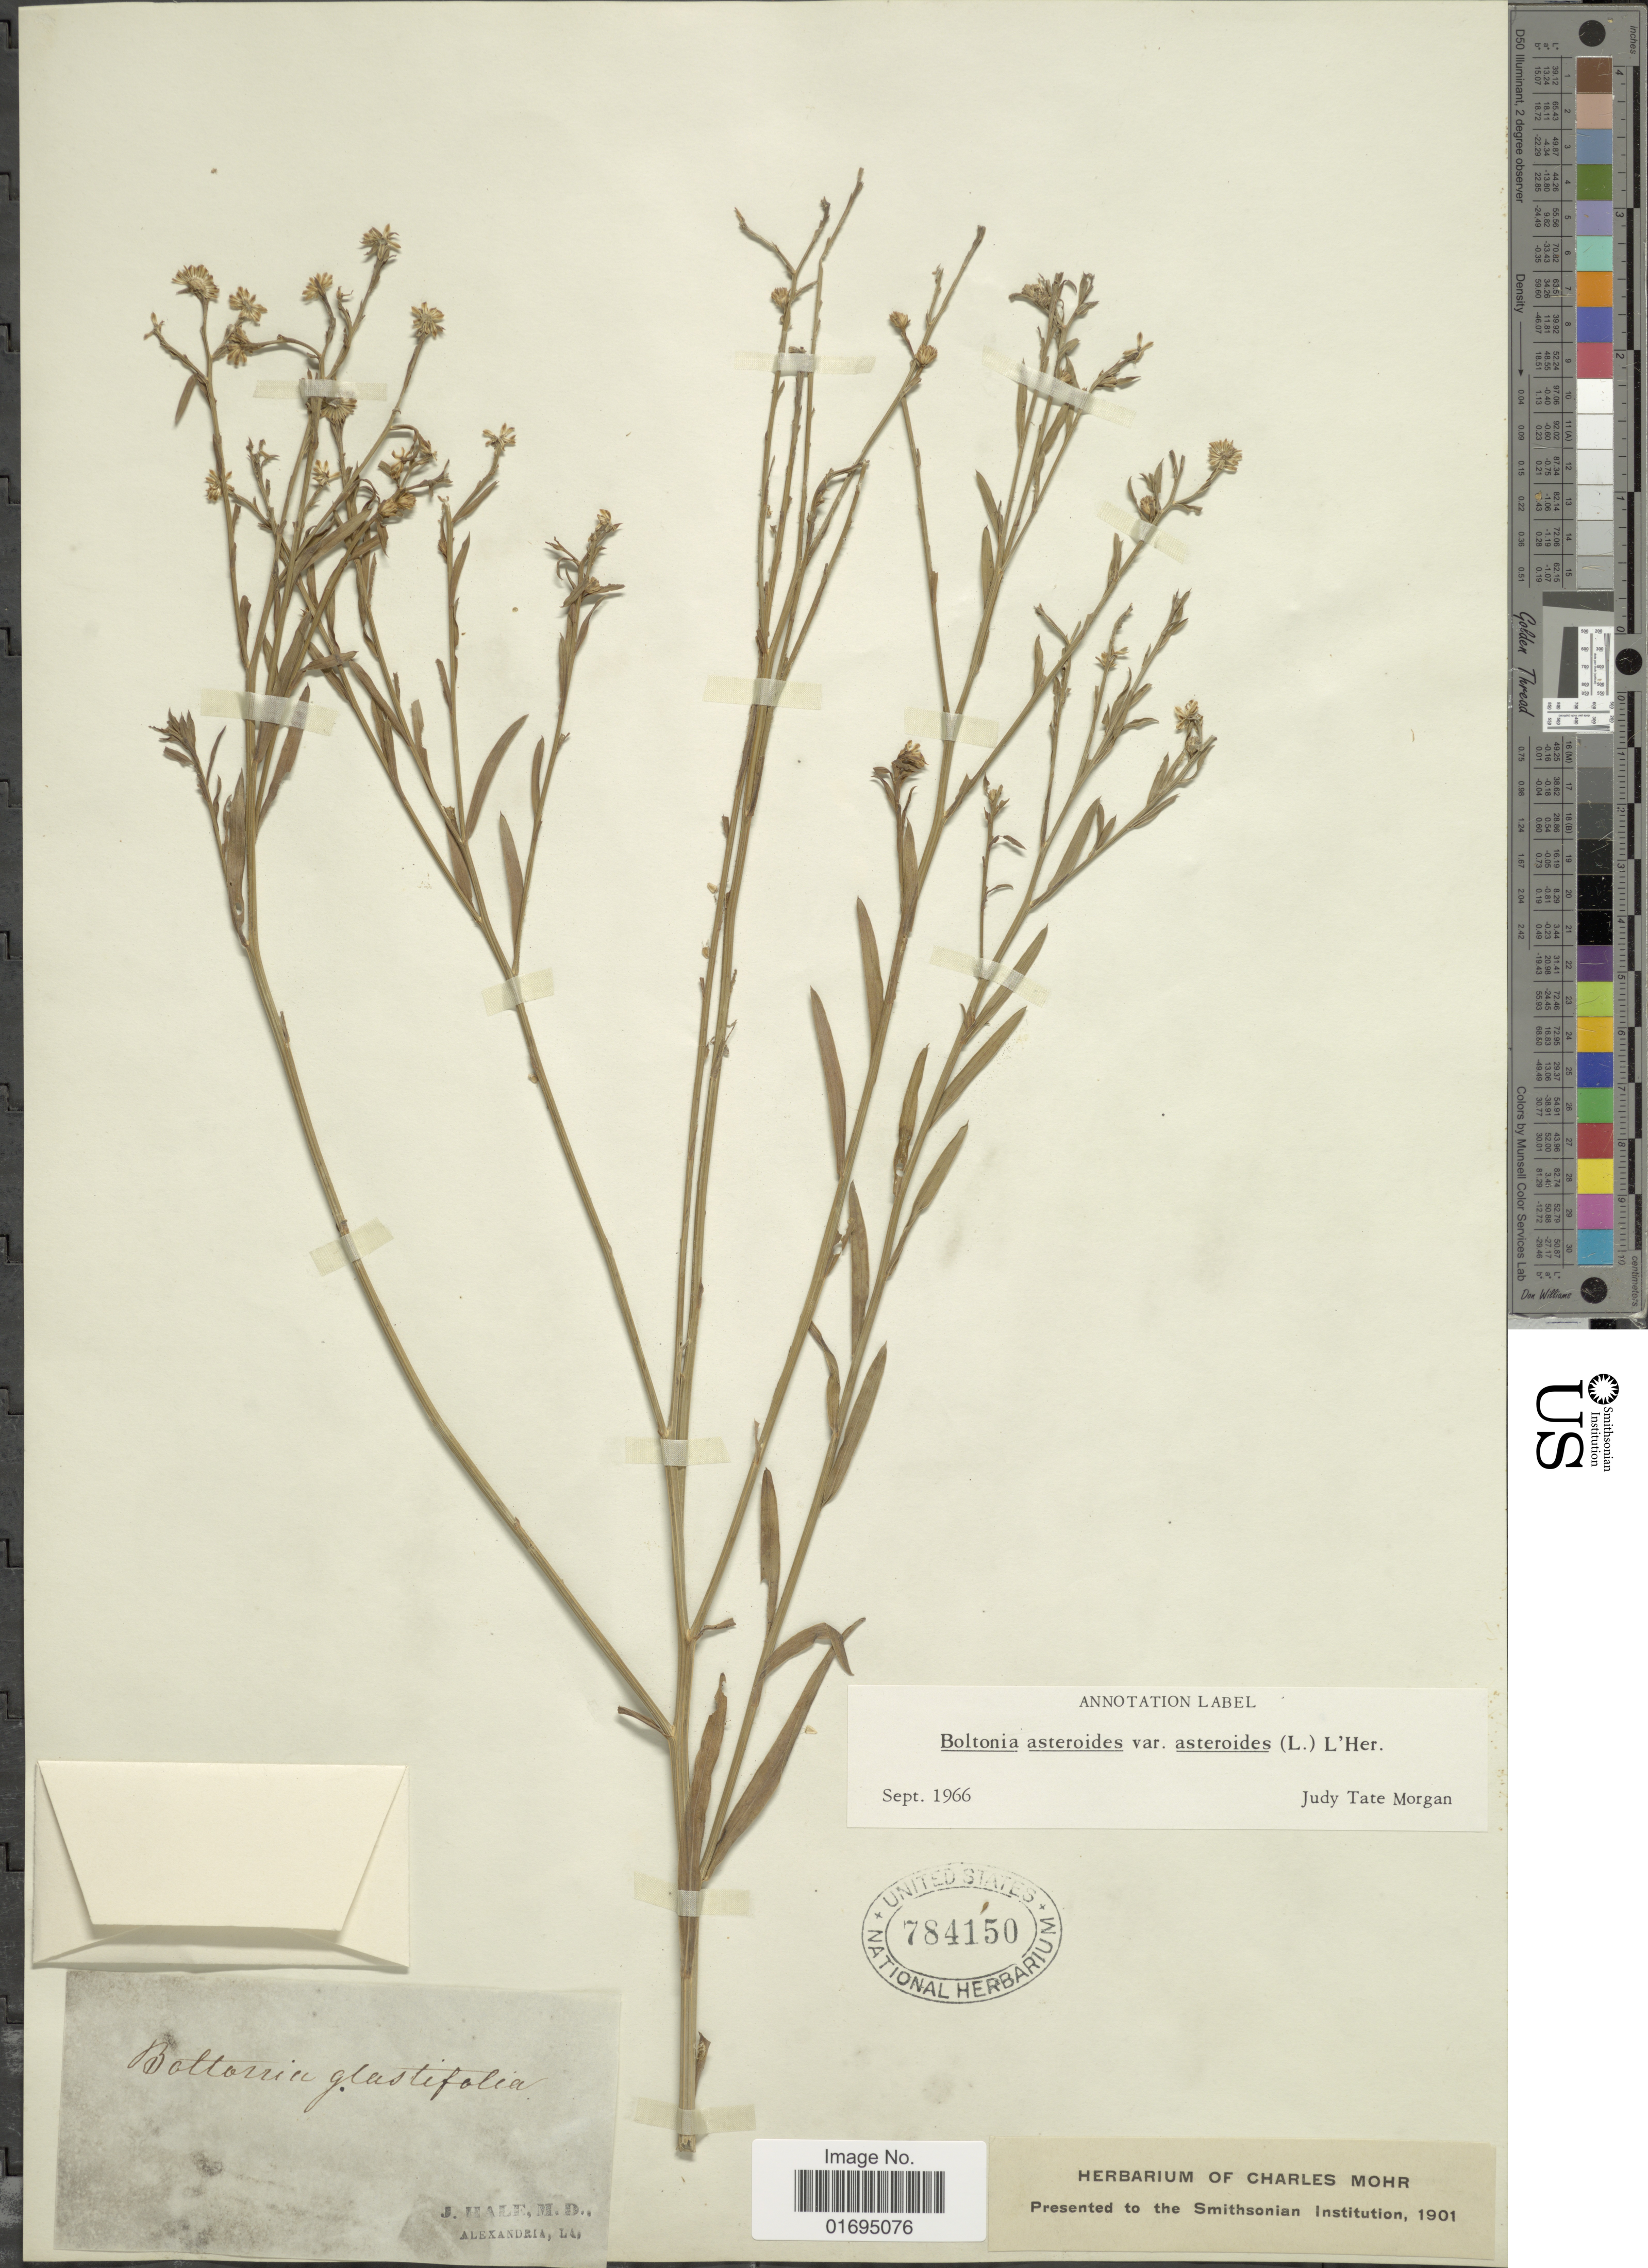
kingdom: Plantae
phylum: Tracheophyta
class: Magnoliopsida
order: Asterales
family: Asteraceae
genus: Boltonia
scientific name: Boltonia asteroides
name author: (L.) L'Hér.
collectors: J. Hale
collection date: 1901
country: United States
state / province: Louisiana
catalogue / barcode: US 784150